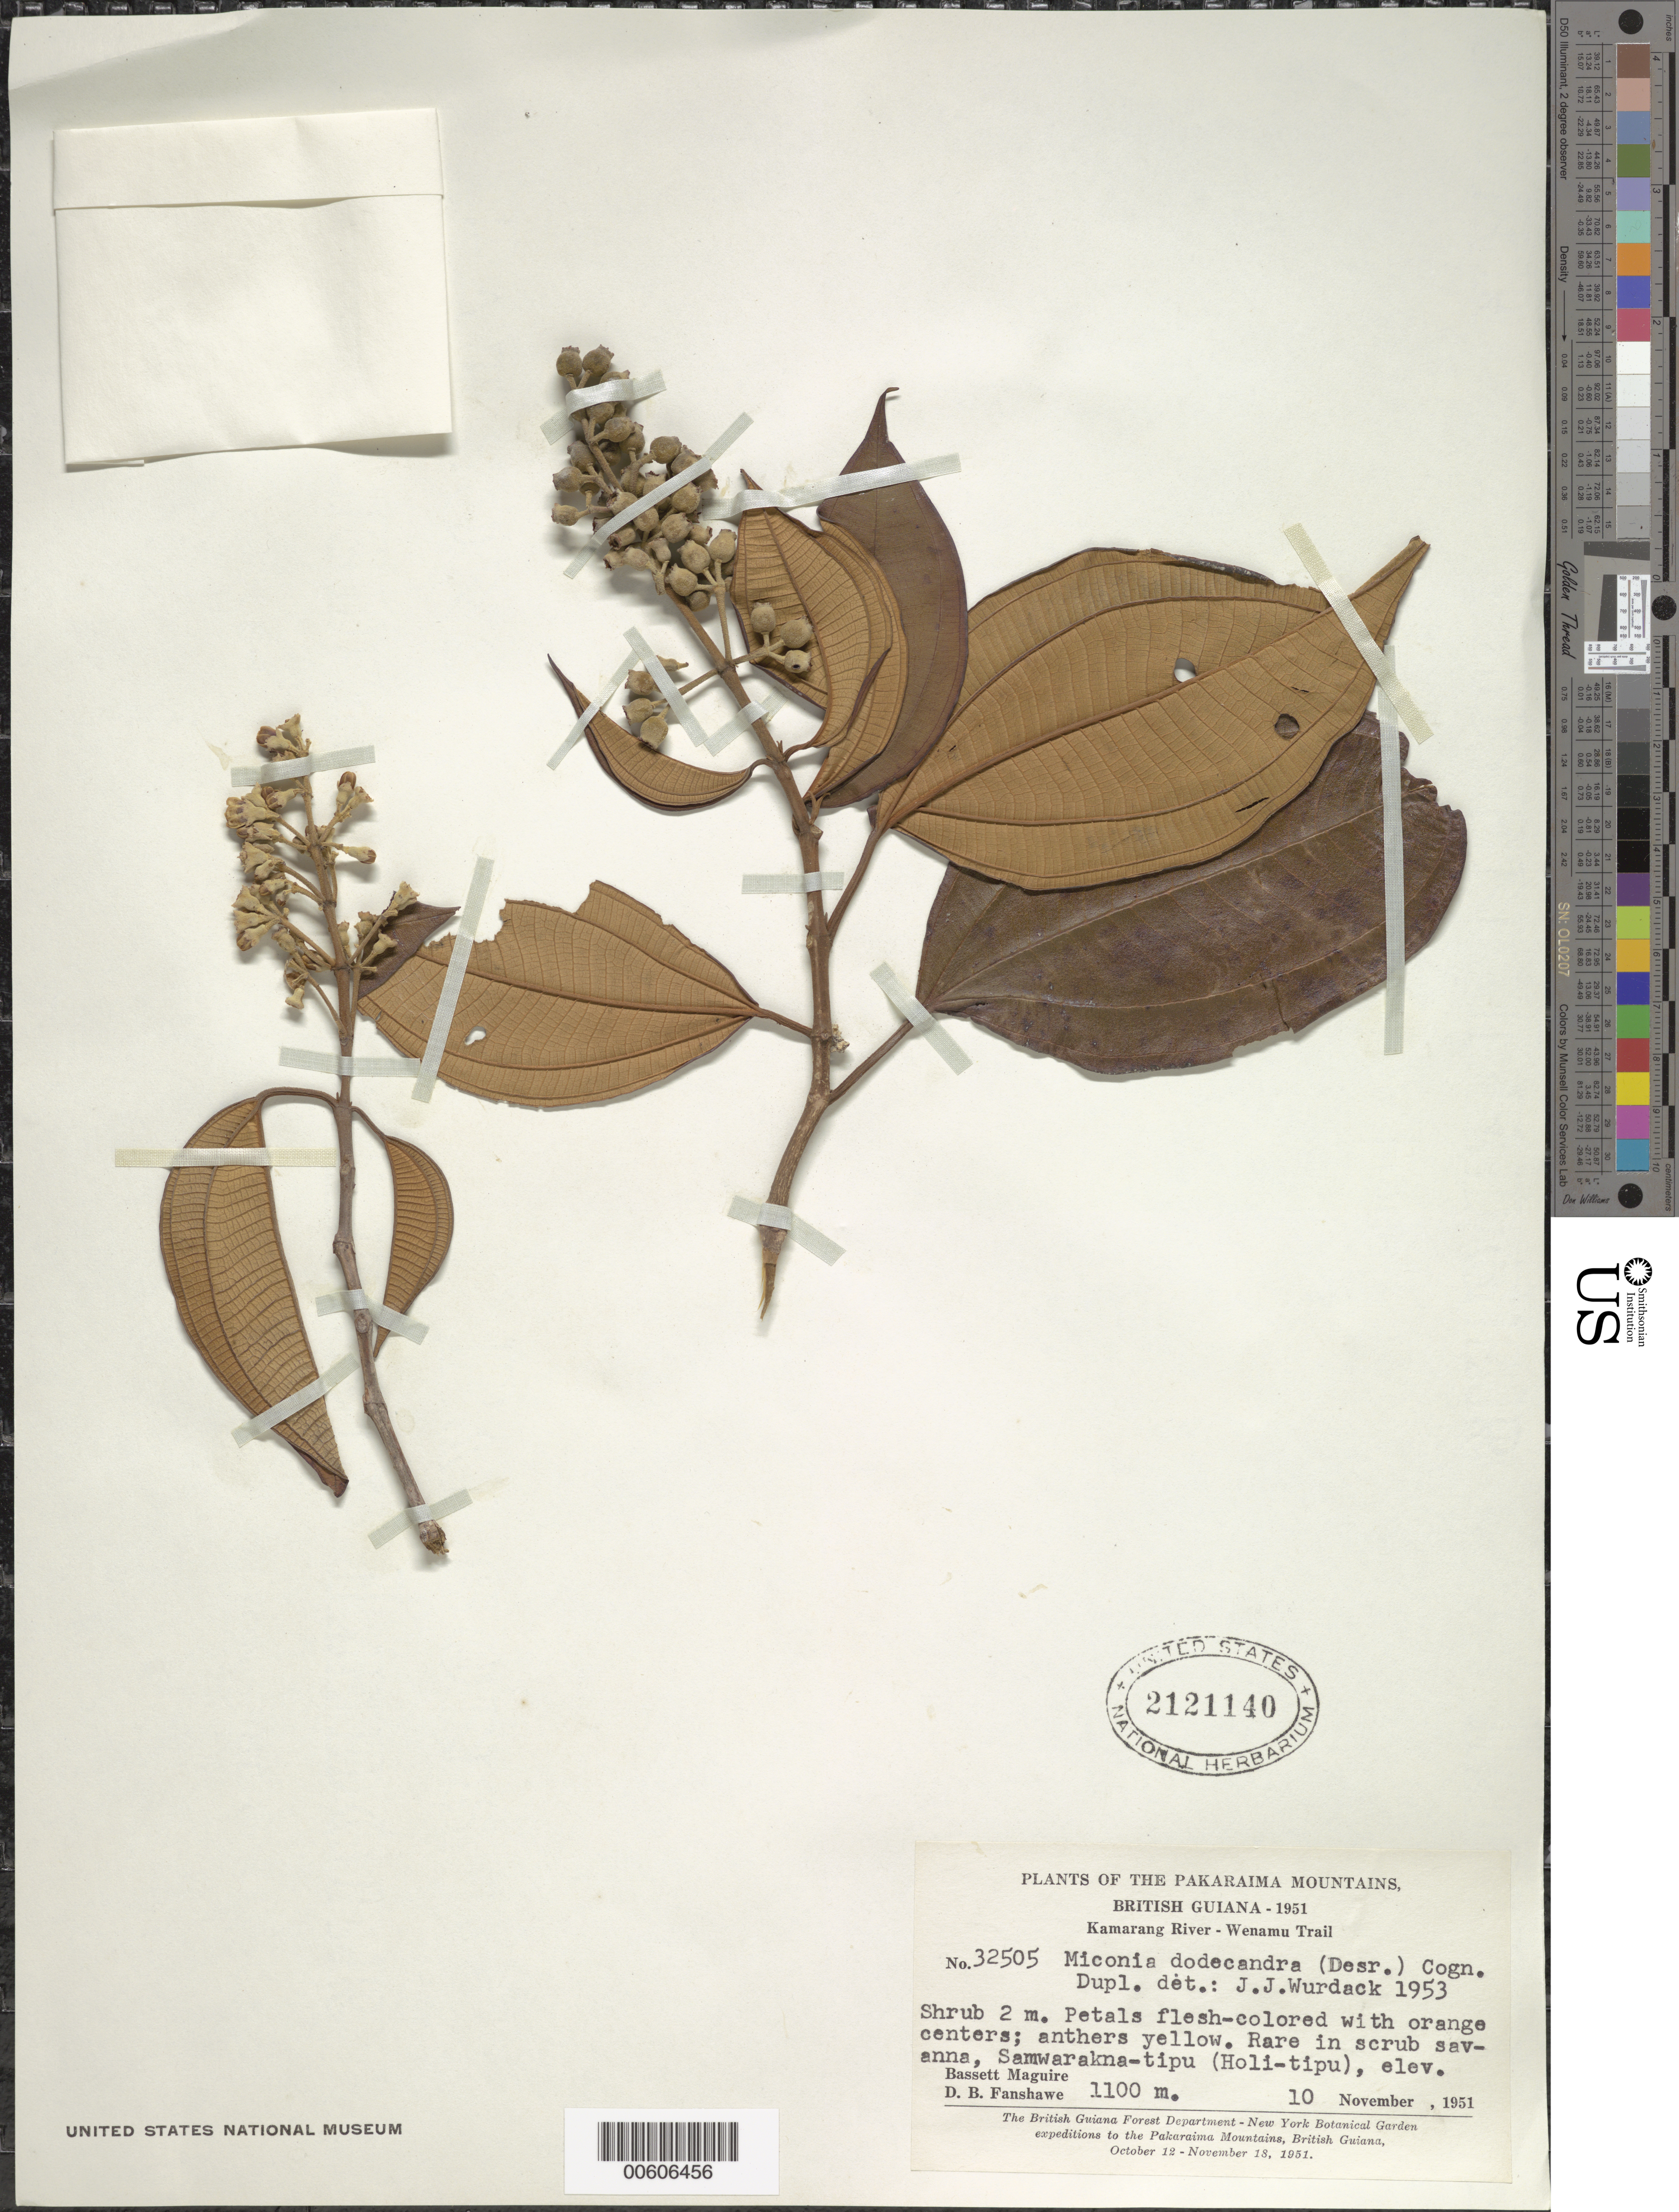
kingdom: Plantae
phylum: Tracheophyta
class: Magnoliopsida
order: Myrtales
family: Melastomataceae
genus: Miconia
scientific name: Miconia dodecandra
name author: Cogn.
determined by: Wurdack, John J., (US), US (UNITED STATES)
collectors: B. Maguire & D. B. Fanshawe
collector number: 32505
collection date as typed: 10-Nov-51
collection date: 1951-11-10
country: Guyana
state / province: Cuyuni-Mazaruni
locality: Samwarakna-tipu (Holi-tipu), Kamarang River - Wenamu Trail, Pakaraima Mts.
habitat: Scrub savanna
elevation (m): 1100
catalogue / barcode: US 2121140